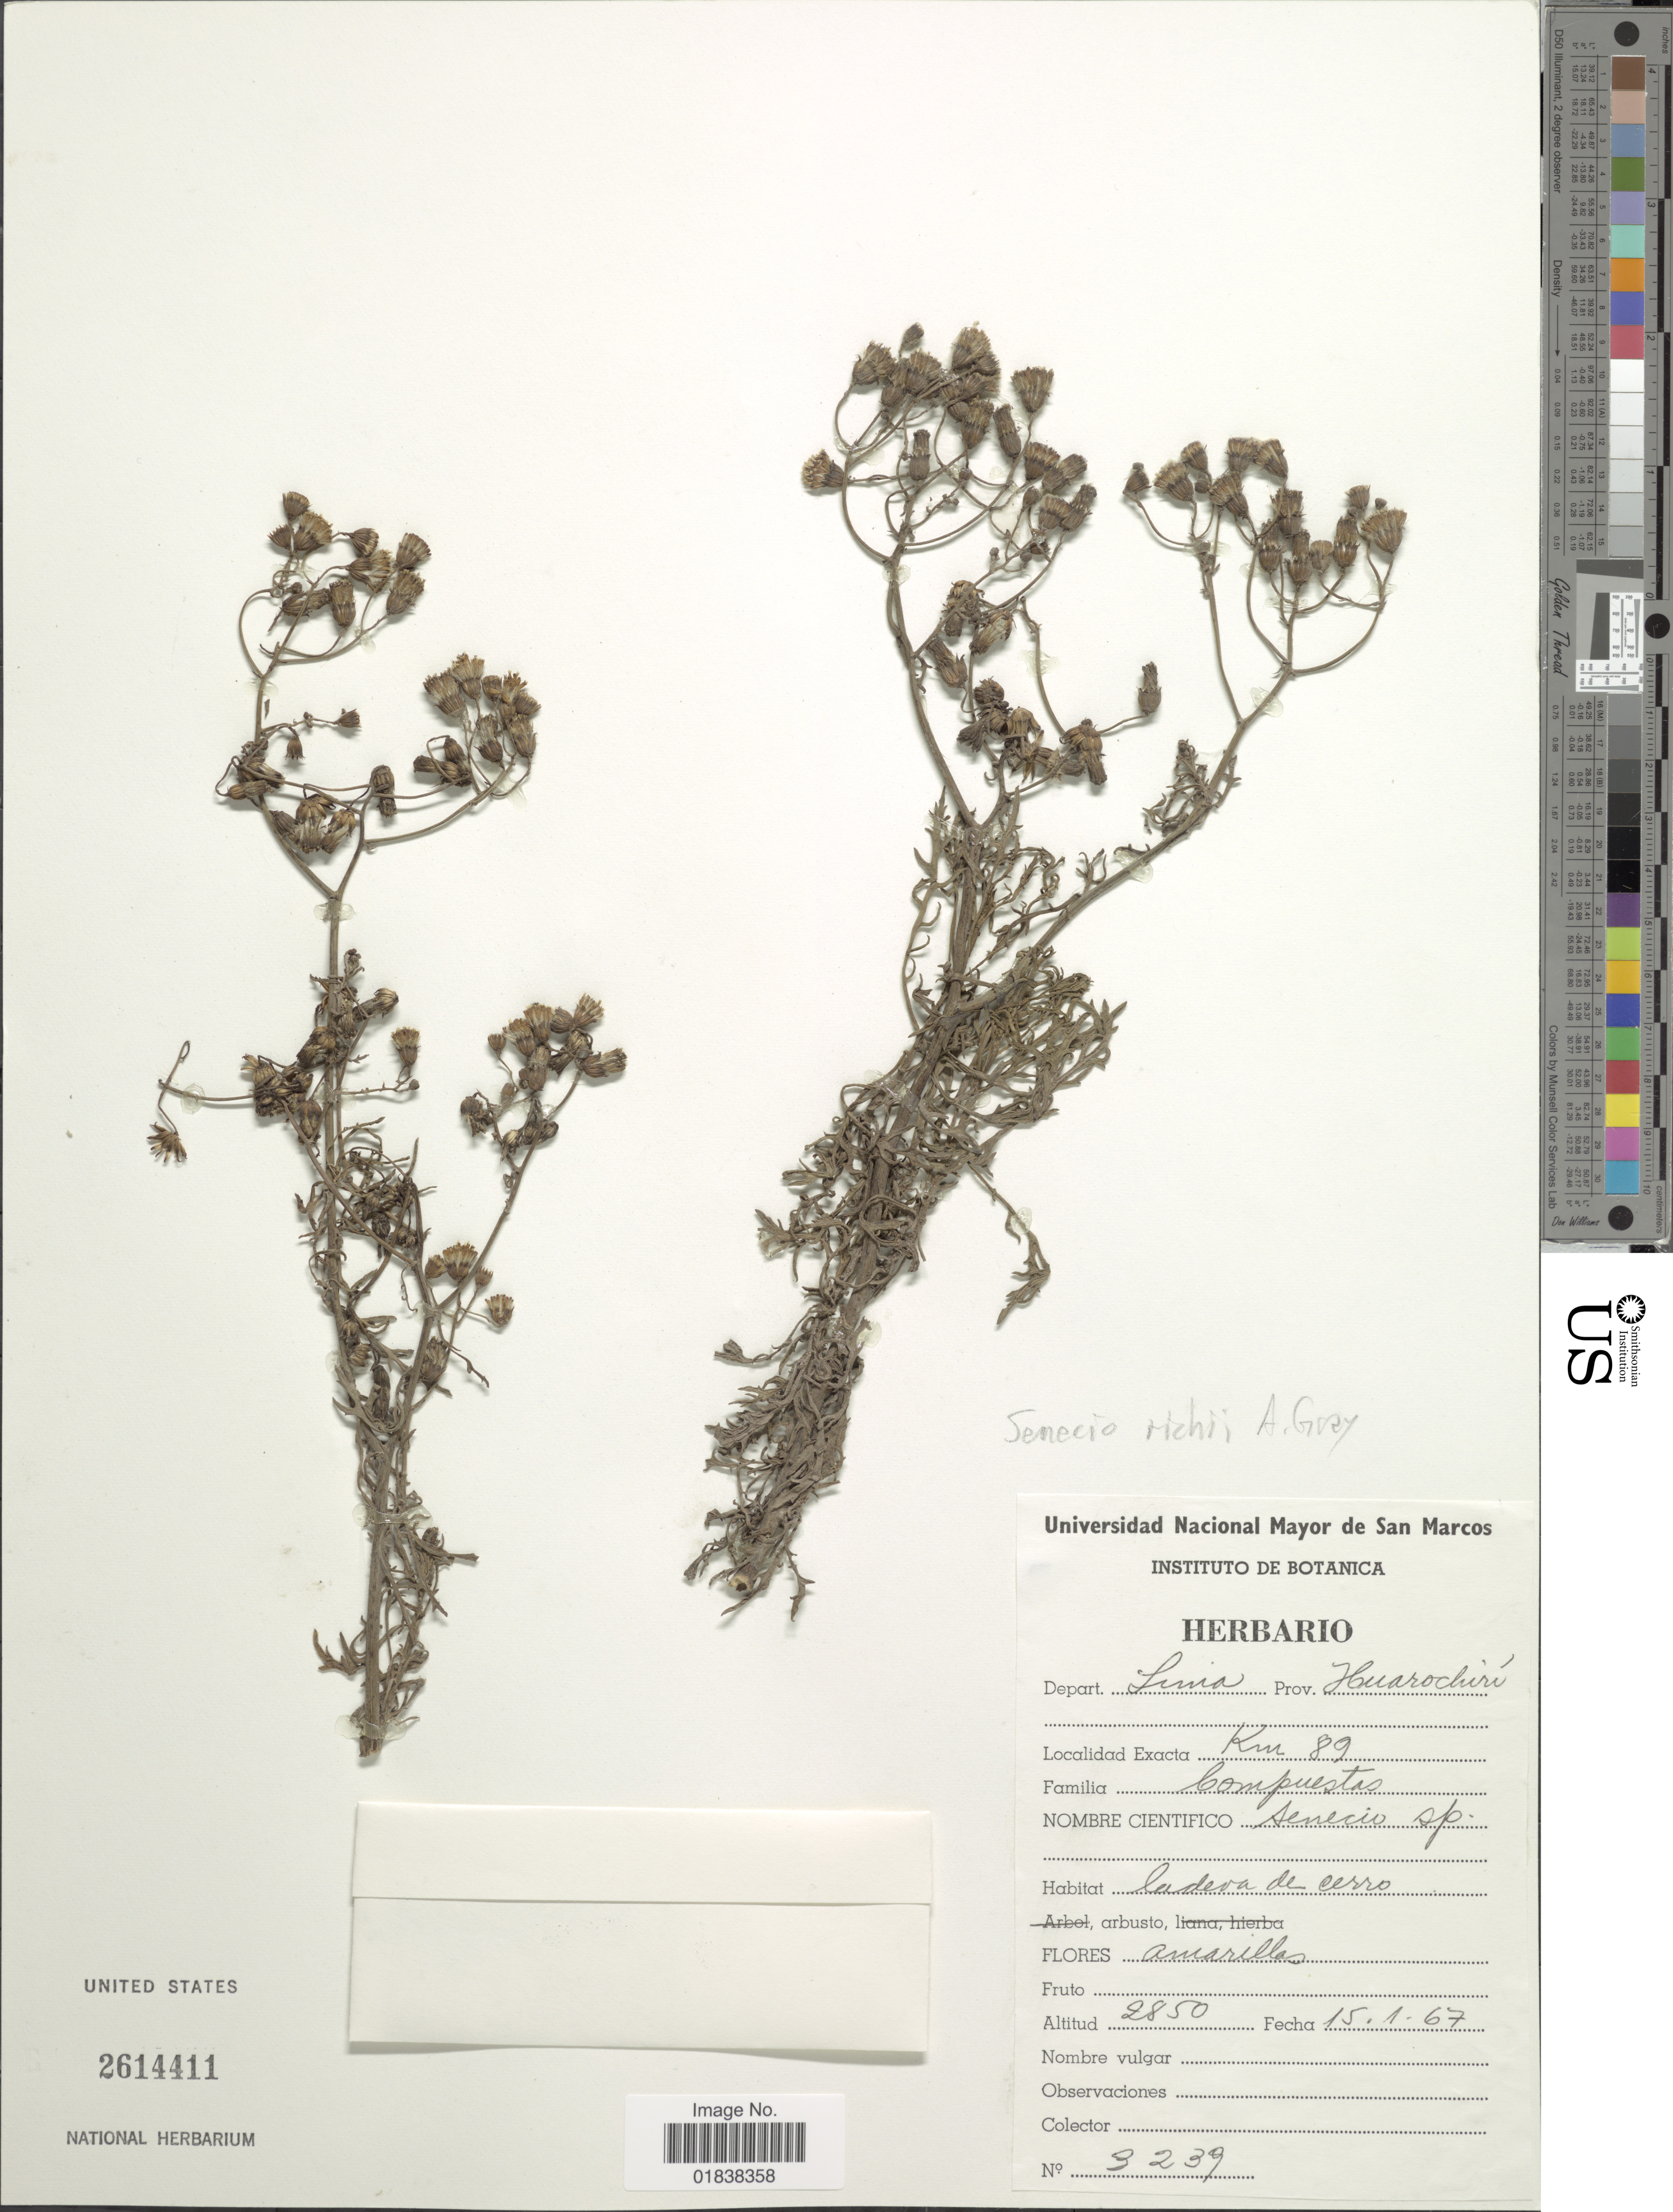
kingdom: Plantae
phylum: Tracheophyta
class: Magnoliopsida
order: Asterales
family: Asteraceae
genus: Senecio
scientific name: Senecio richii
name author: A. Gray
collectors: Universidad Nacional Mayor de San Marcos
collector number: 3239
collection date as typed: Transcribed d/m/y: 15/1/67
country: Peru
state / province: Lima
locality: Prov. Huarochiri, km 89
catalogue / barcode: US 2614411